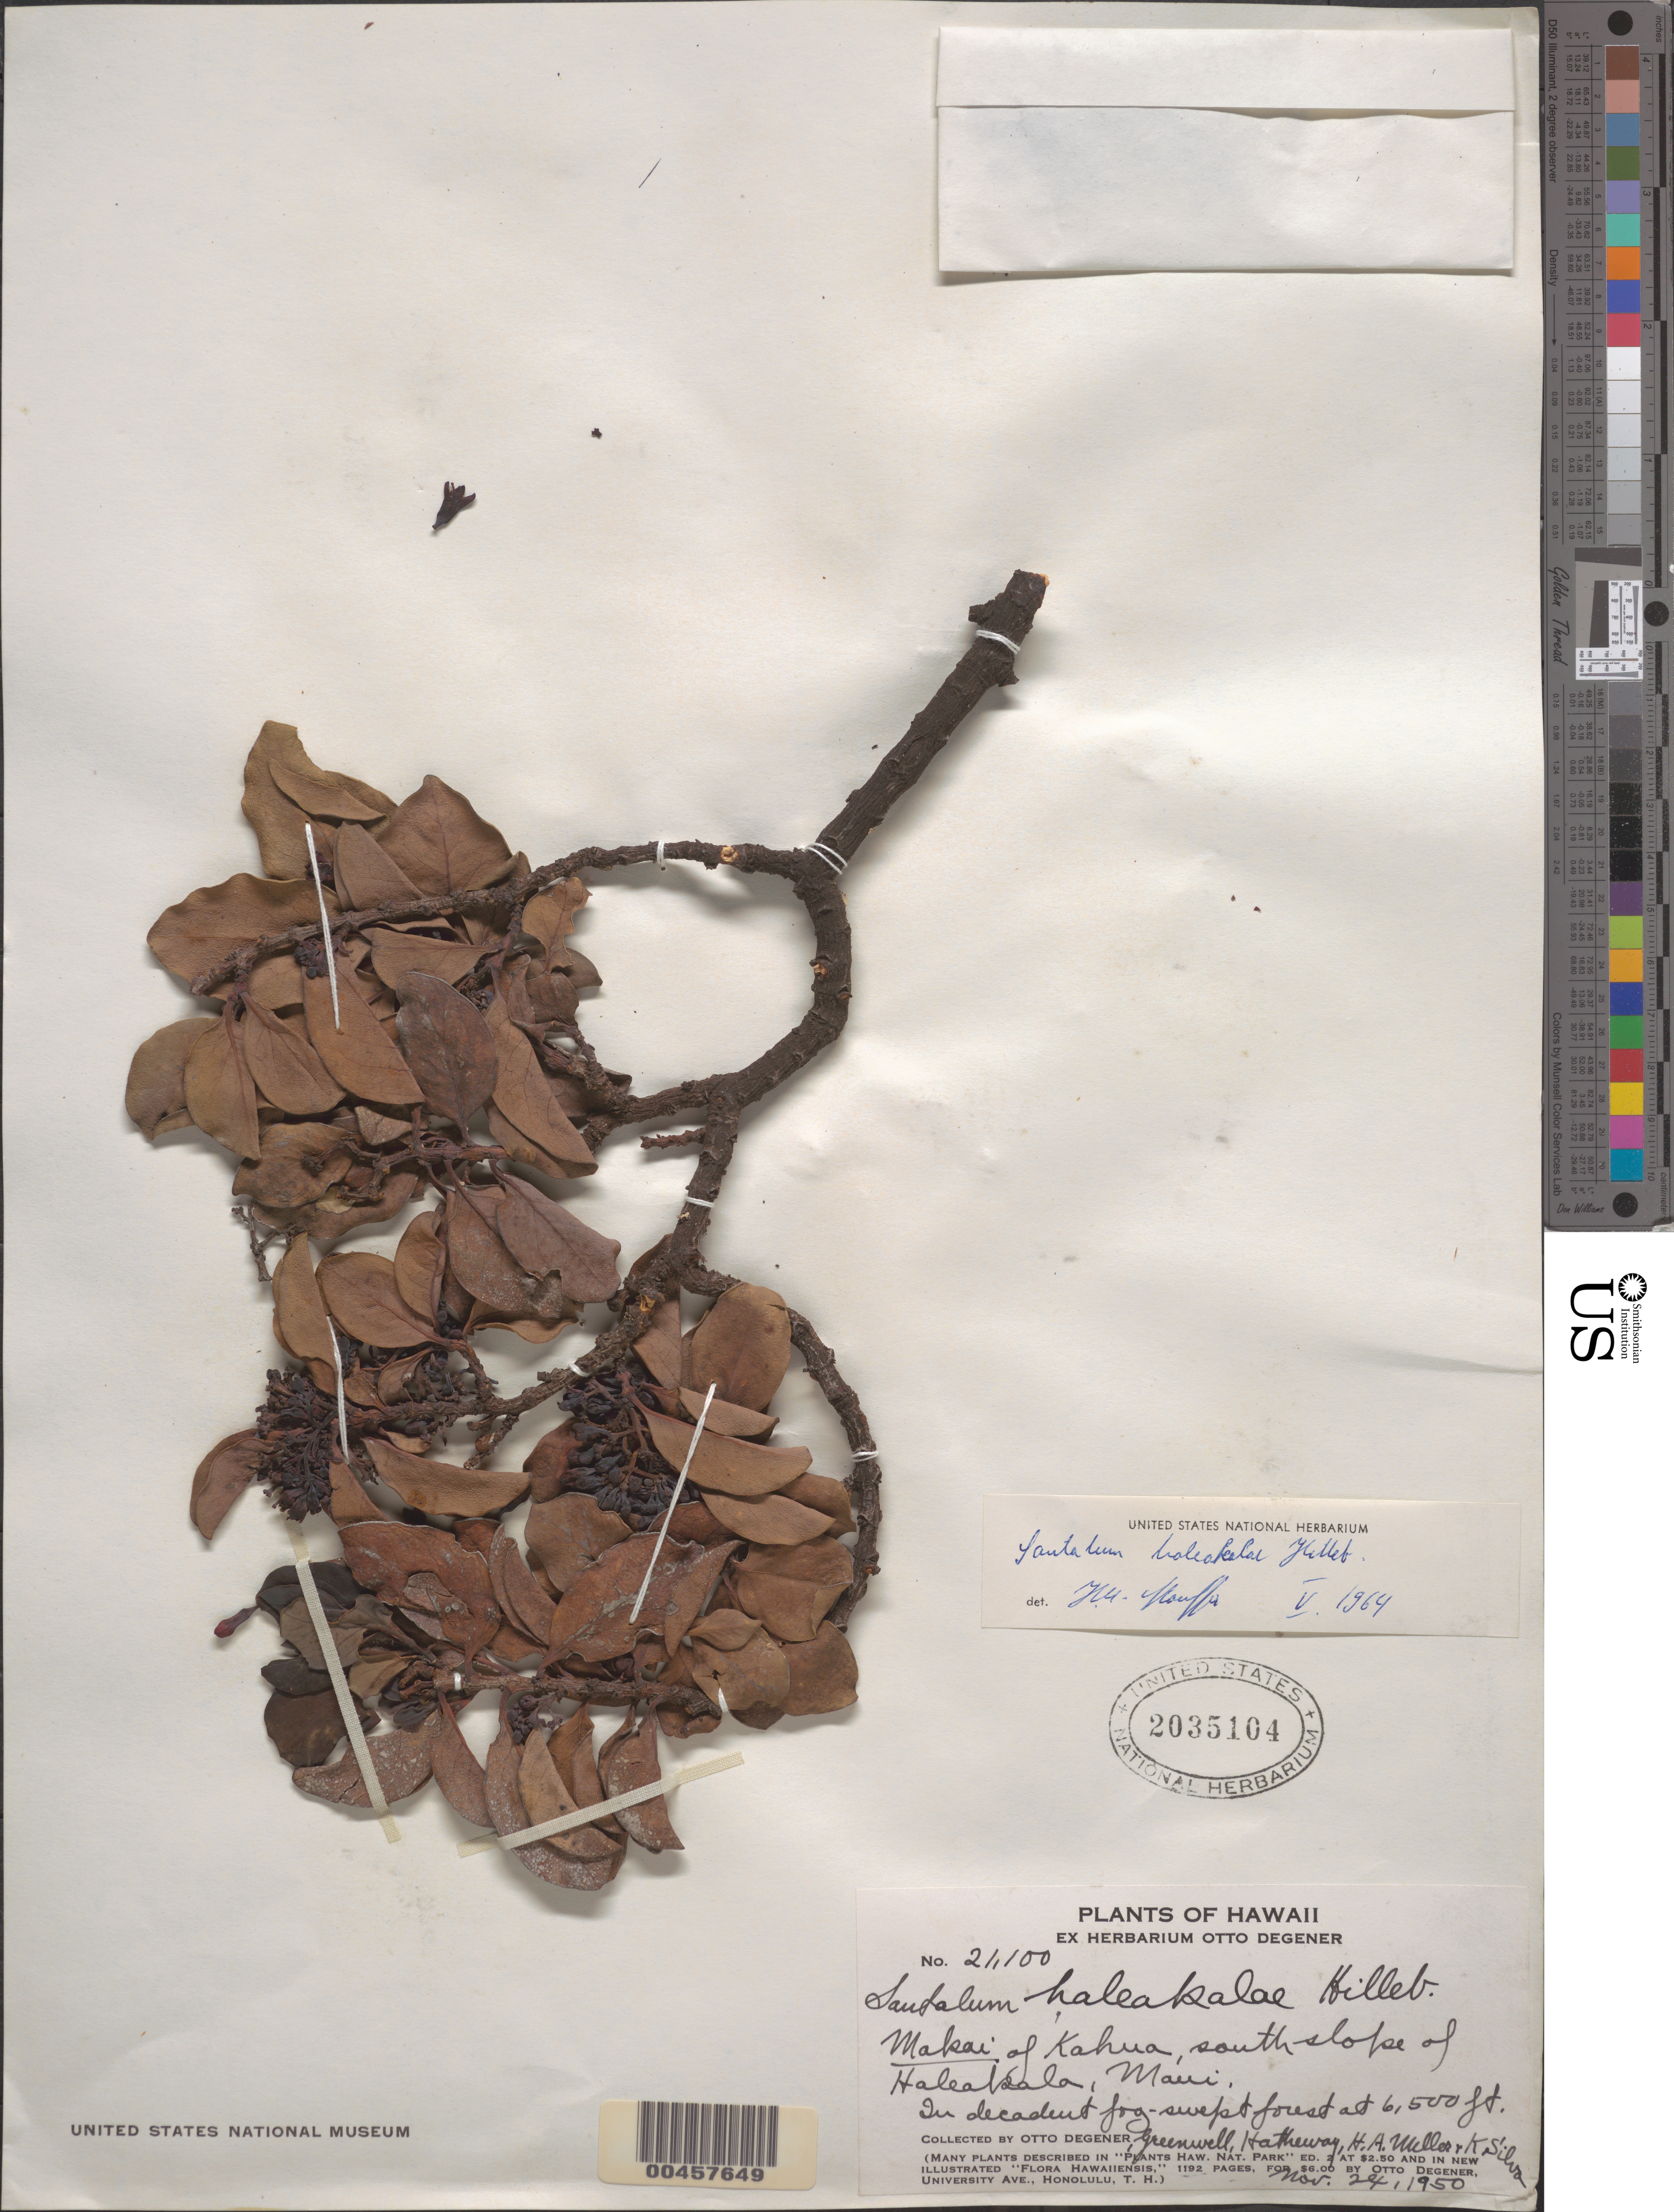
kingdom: Plantae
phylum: Tracheophyta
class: Magnoliopsida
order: Santalales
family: Santalaceae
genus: Santalum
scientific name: Santalum haleakalae var. haleakalae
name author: Hillebr.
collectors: O. Degener, -. Greenwell, -- Hatheway, H. A. Miller & K. Silva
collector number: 21100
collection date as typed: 24 Nov 1950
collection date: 1950-11-24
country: United States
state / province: Hawaii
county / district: Maui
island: Maui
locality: Makai of Kahua, S slope of Haleakala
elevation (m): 1981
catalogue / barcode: US 2035104